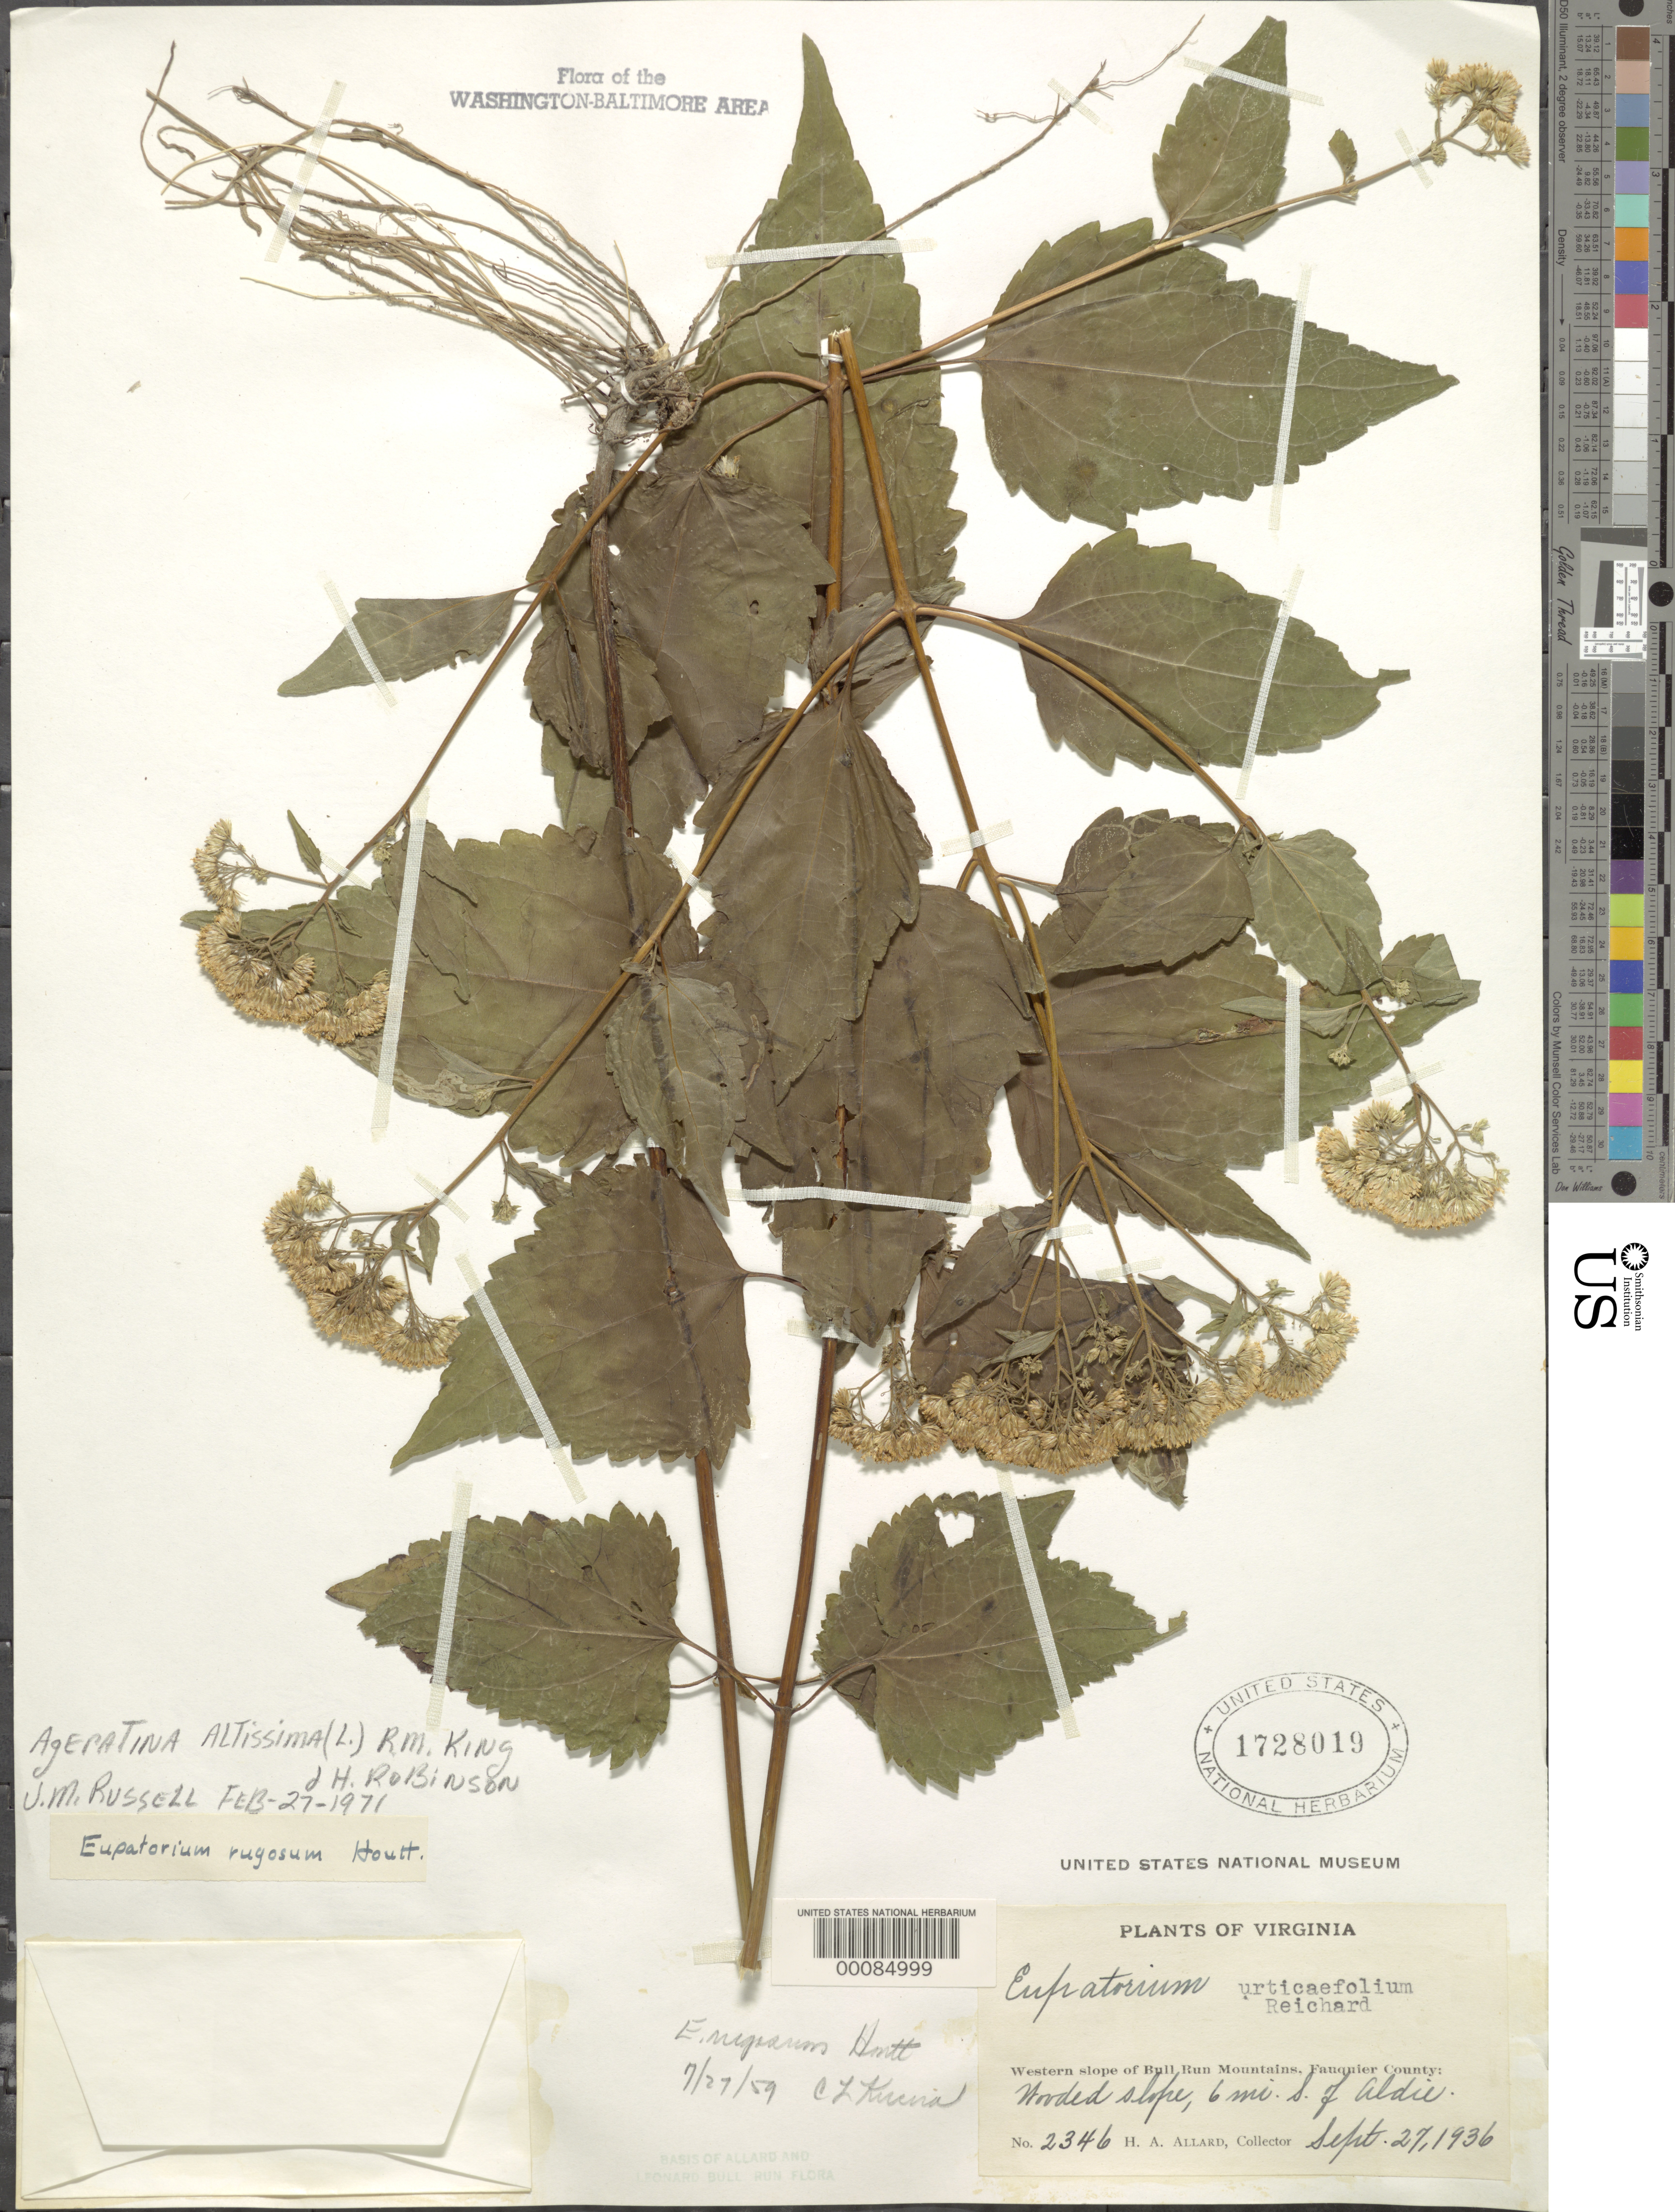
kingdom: Plantae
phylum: Tracheophyta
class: Magnoliopsida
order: Asterales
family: Asteraceae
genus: Ageratina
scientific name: Ageratina altissima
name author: (L.) R.M. King & H. Rob.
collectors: H. A. Allard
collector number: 2346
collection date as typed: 27 Sep 1936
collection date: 1936-09-27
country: United States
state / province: Virginia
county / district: Fauquier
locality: South of Aldie western slope of Bull Run Mountains Bull Run Mts.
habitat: Wooded slope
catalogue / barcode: US 1728019